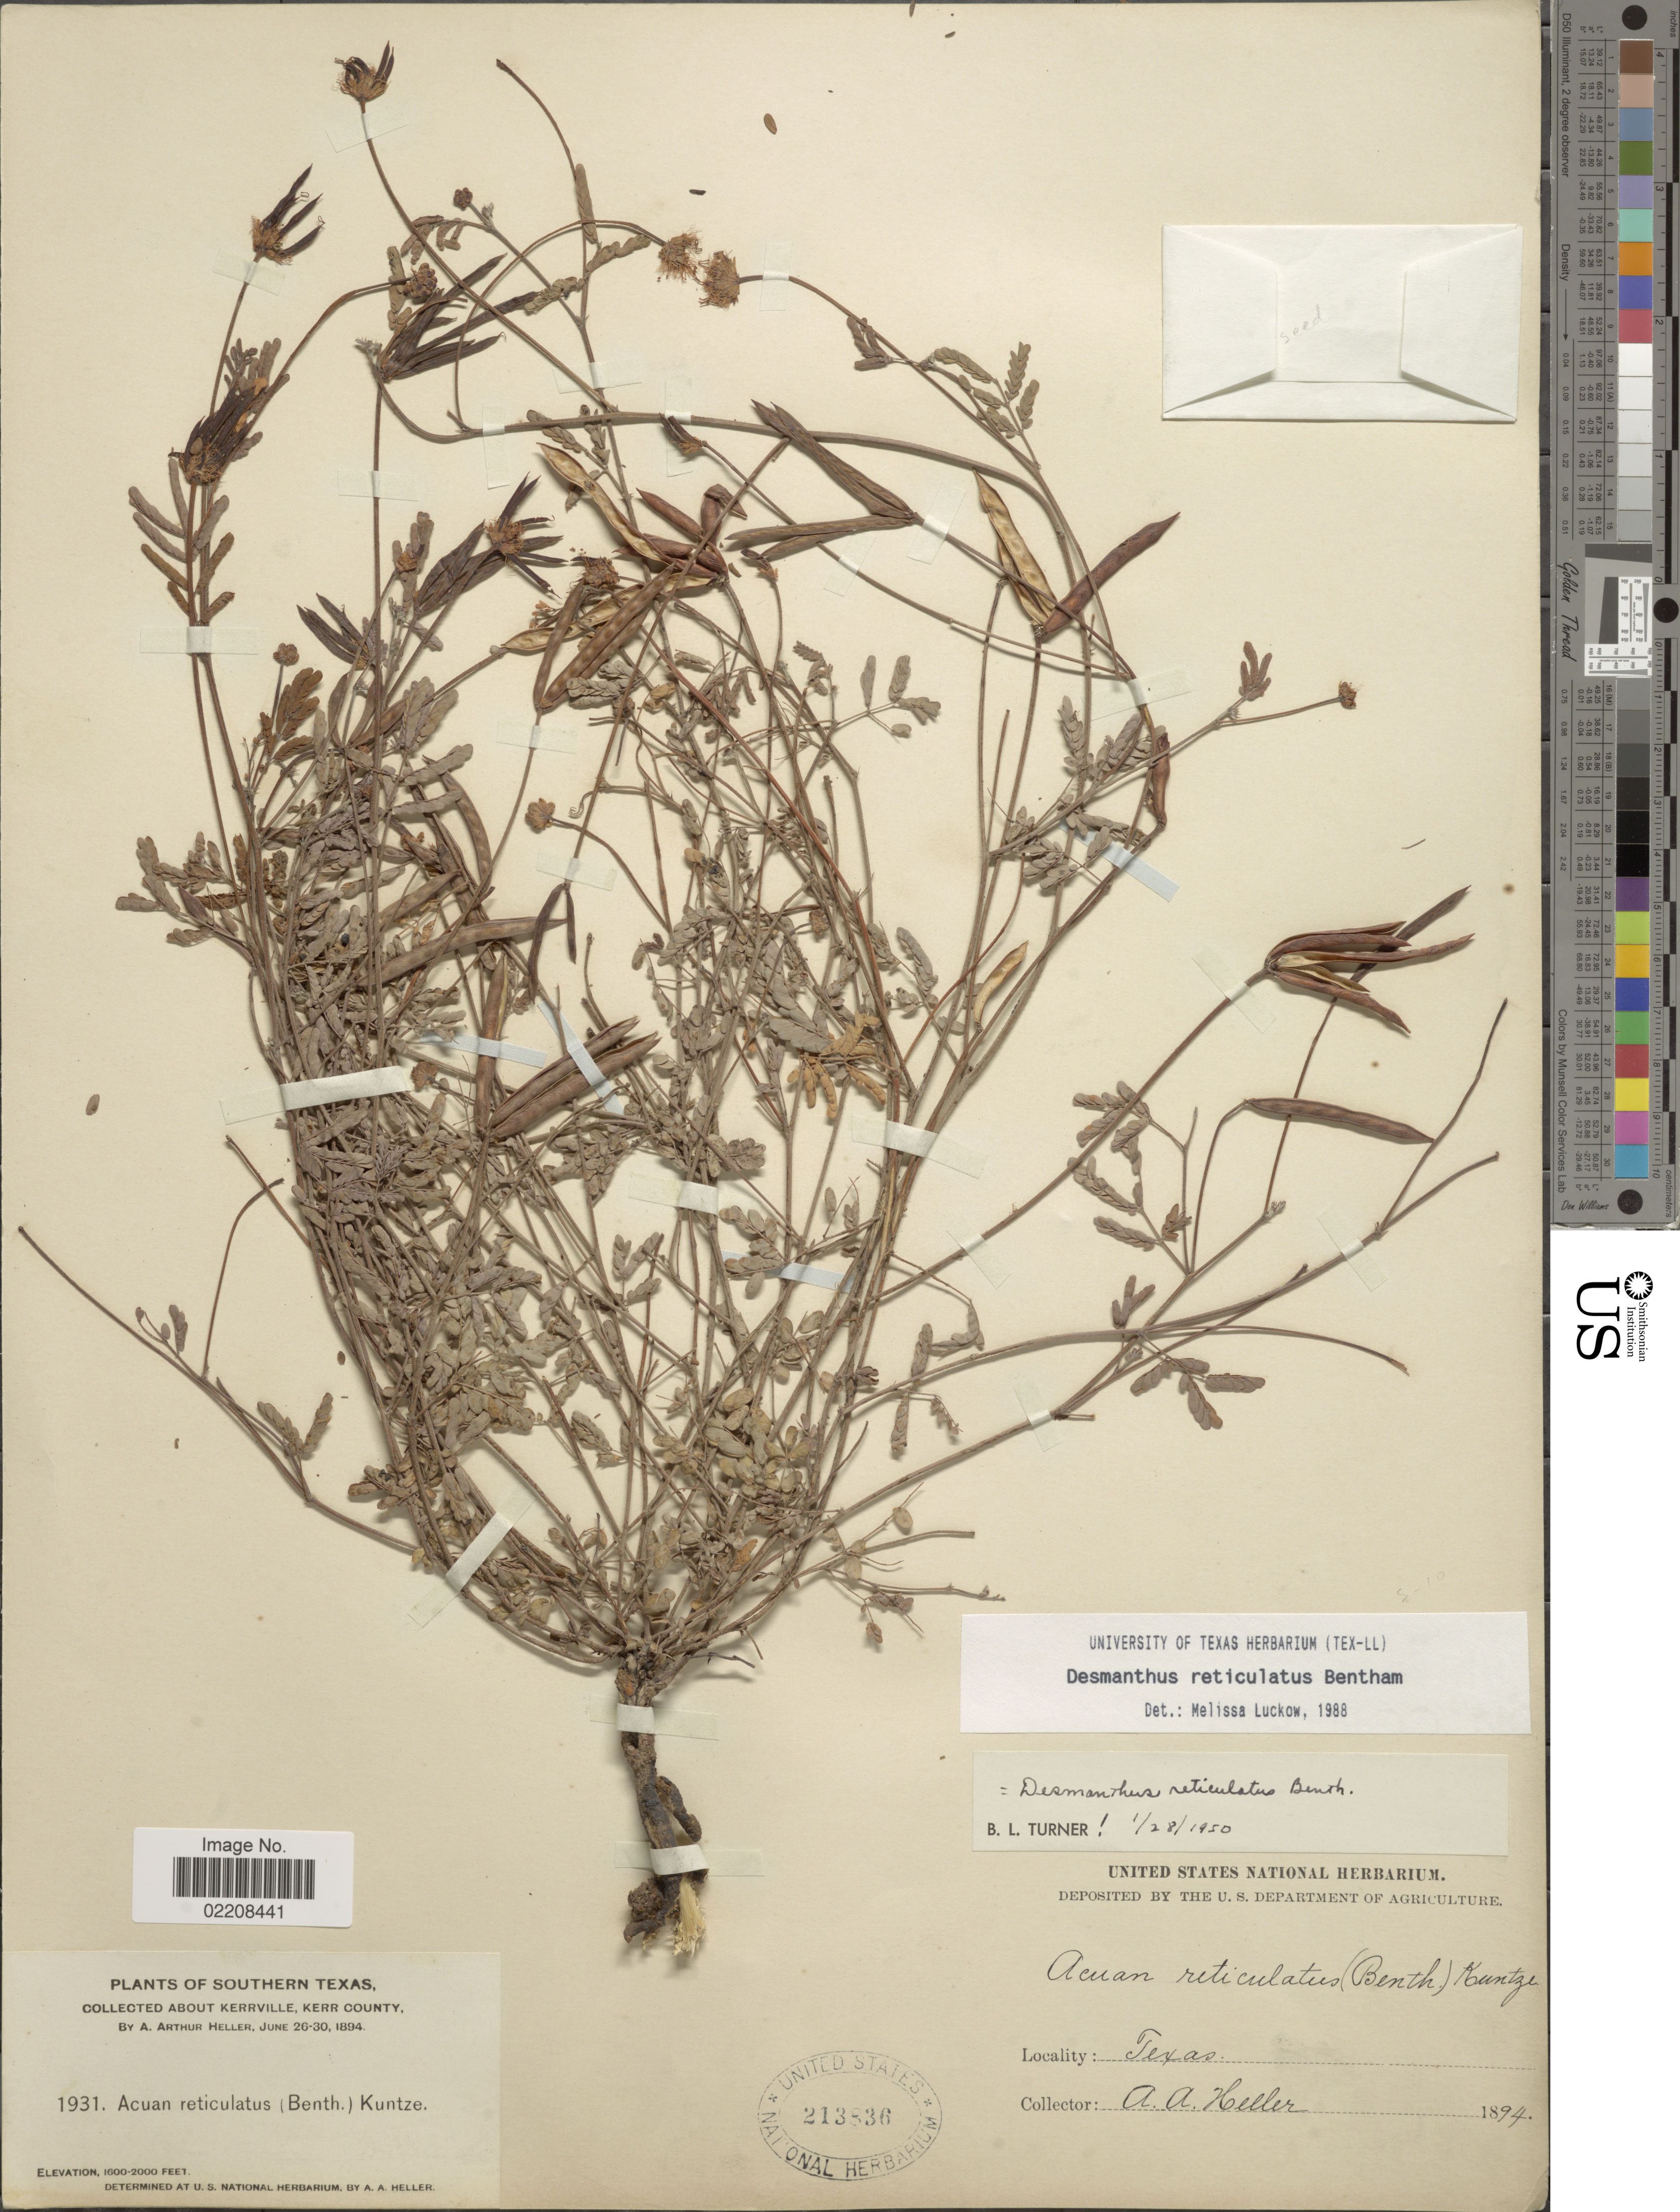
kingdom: Plantae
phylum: Tracheophyta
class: Magnoliopsida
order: Fabales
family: Fabaceae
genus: Desmanthus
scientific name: Desmanthus reticulatus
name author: Benth.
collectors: A. A. Heller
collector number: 1931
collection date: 1894-06-26/1894-06-30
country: United States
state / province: Texas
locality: Southern Texas. About Kerrville, Kerr County.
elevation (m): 488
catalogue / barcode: US 213836